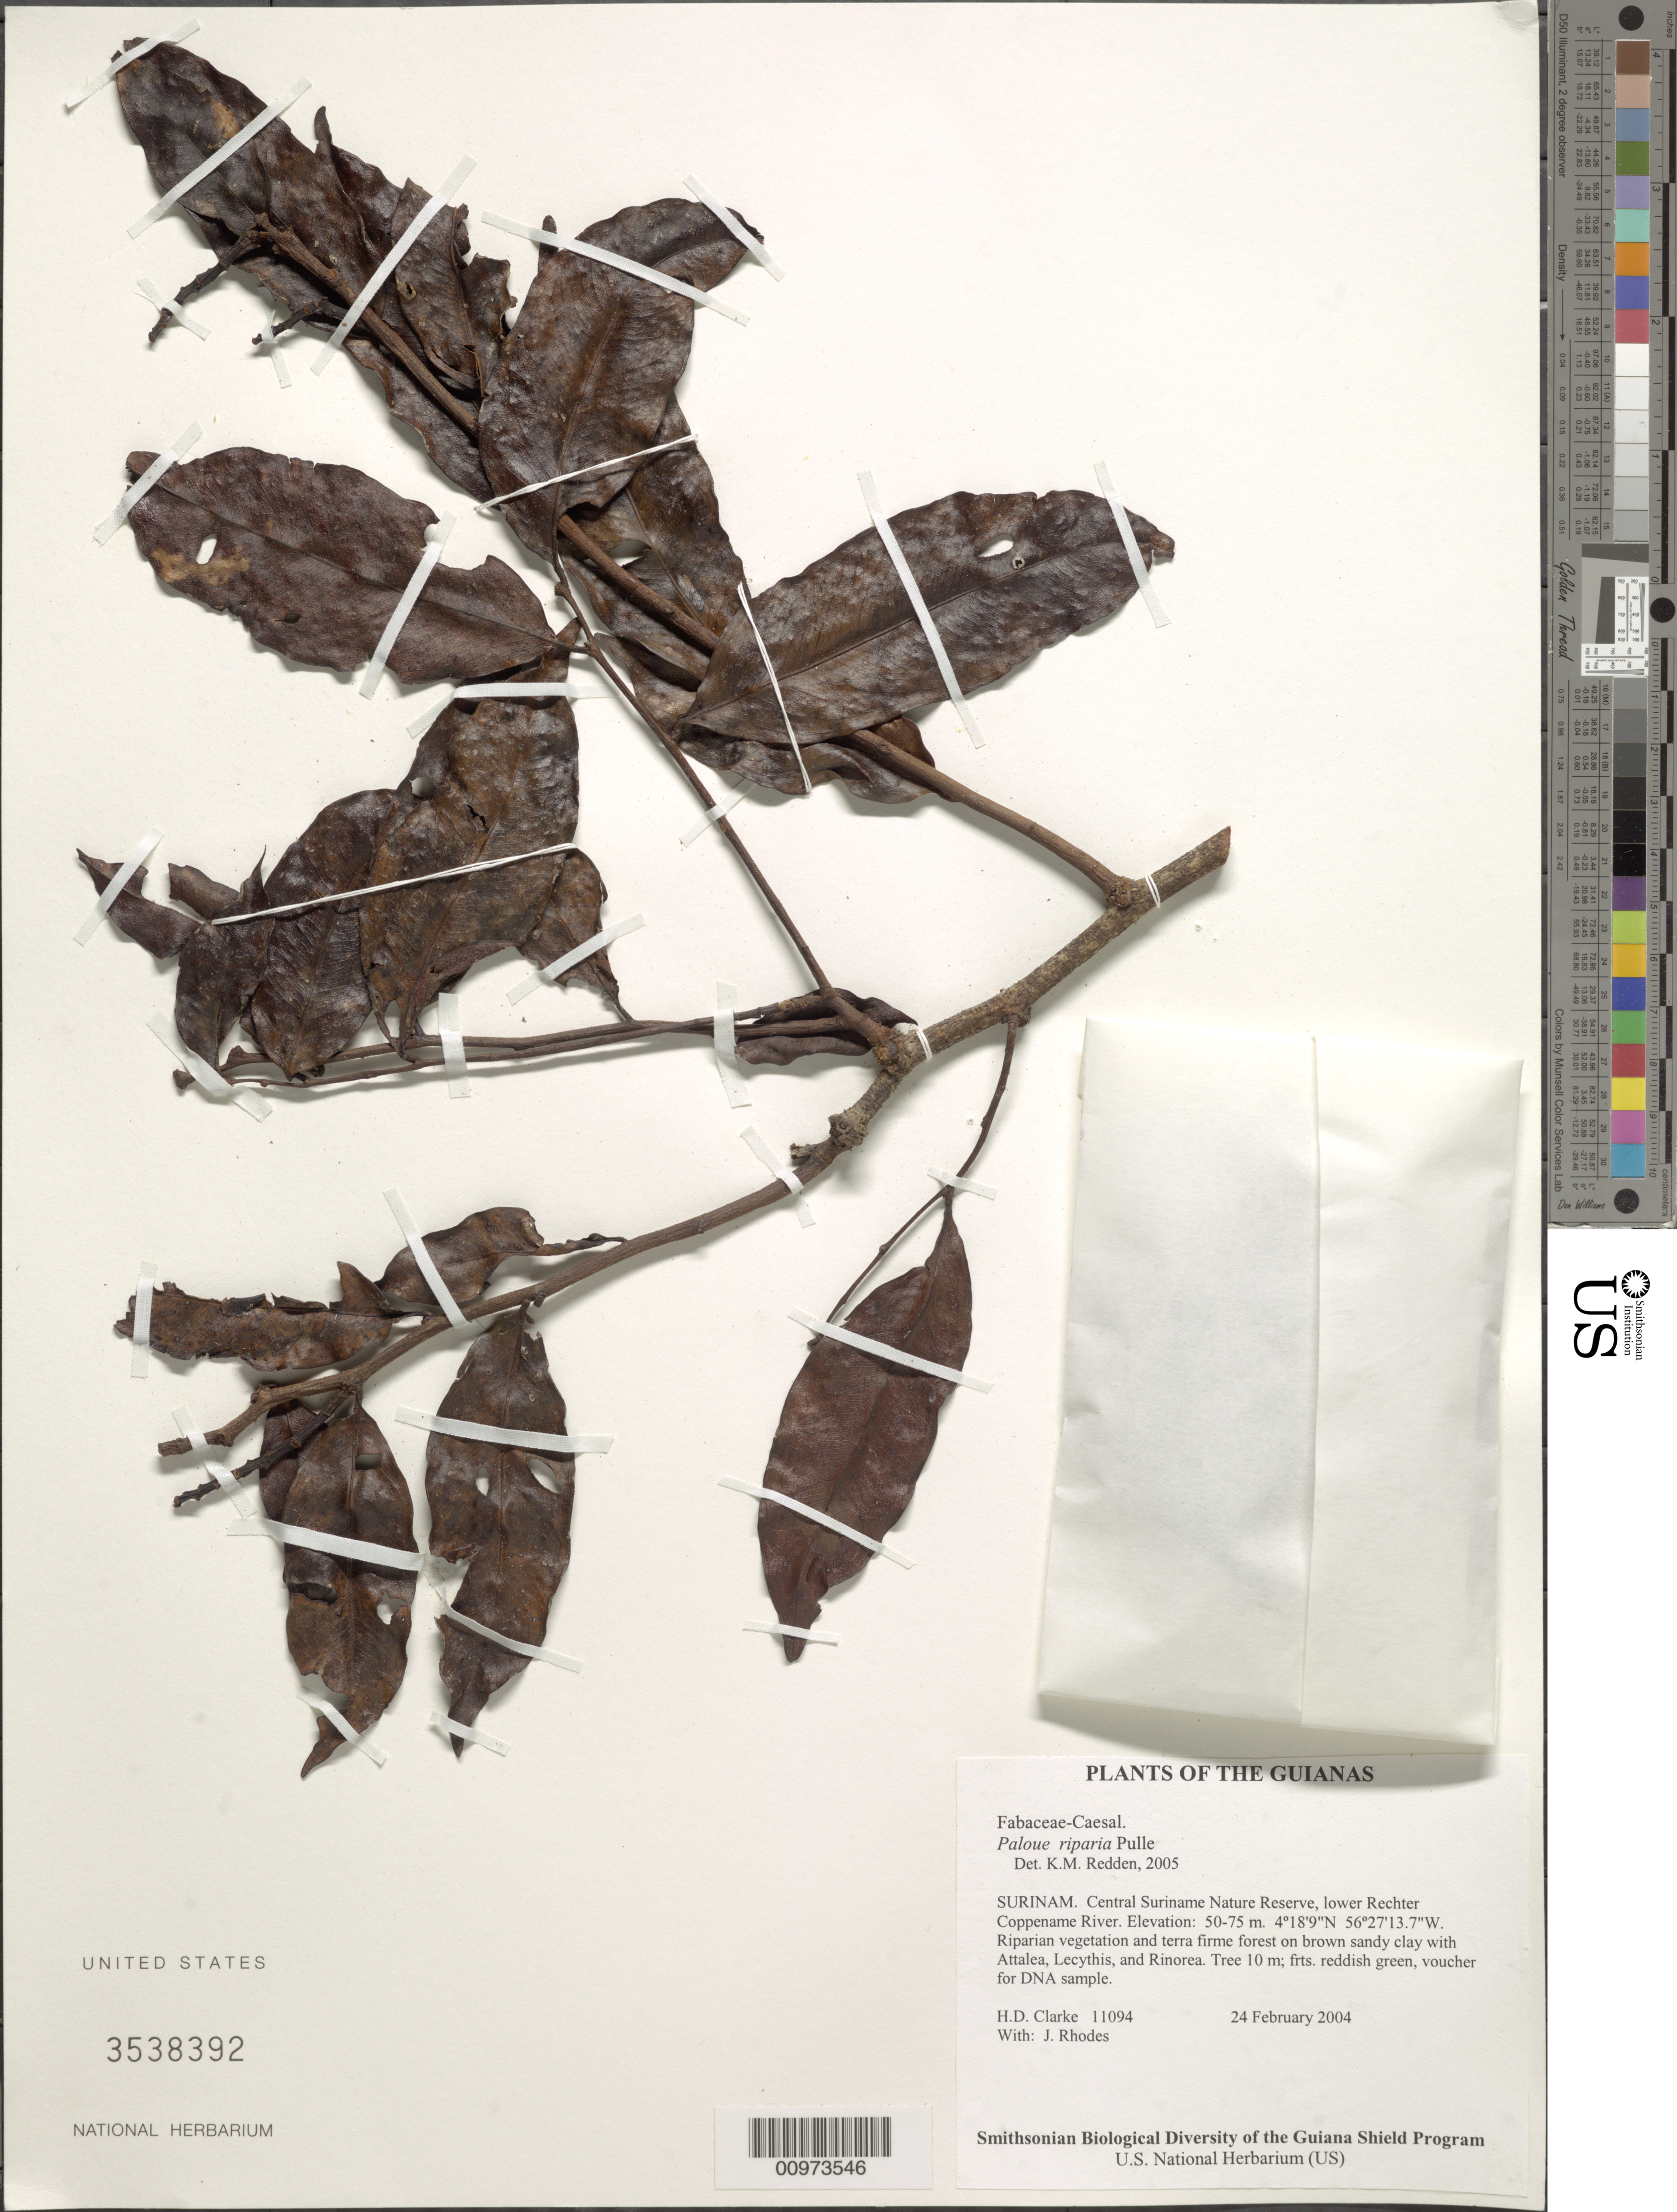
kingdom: Plantae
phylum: Tracheophyta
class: Magnoliopsida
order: Fabales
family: Fabaceae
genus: Paloue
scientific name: Paloue riparia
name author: Pulle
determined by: Redden, K. M.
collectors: H. D. Clarke & J. Rhodes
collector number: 11094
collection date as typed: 24 February 2004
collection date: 2004-02-24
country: Suriname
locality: Central Suriname Nature Reserve, lower Rechter Coppename River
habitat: Riparian vegetation and terra firme forest on brown sandy clay with Attalea, Lecythis, and Rinorea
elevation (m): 50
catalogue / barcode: US 3538392